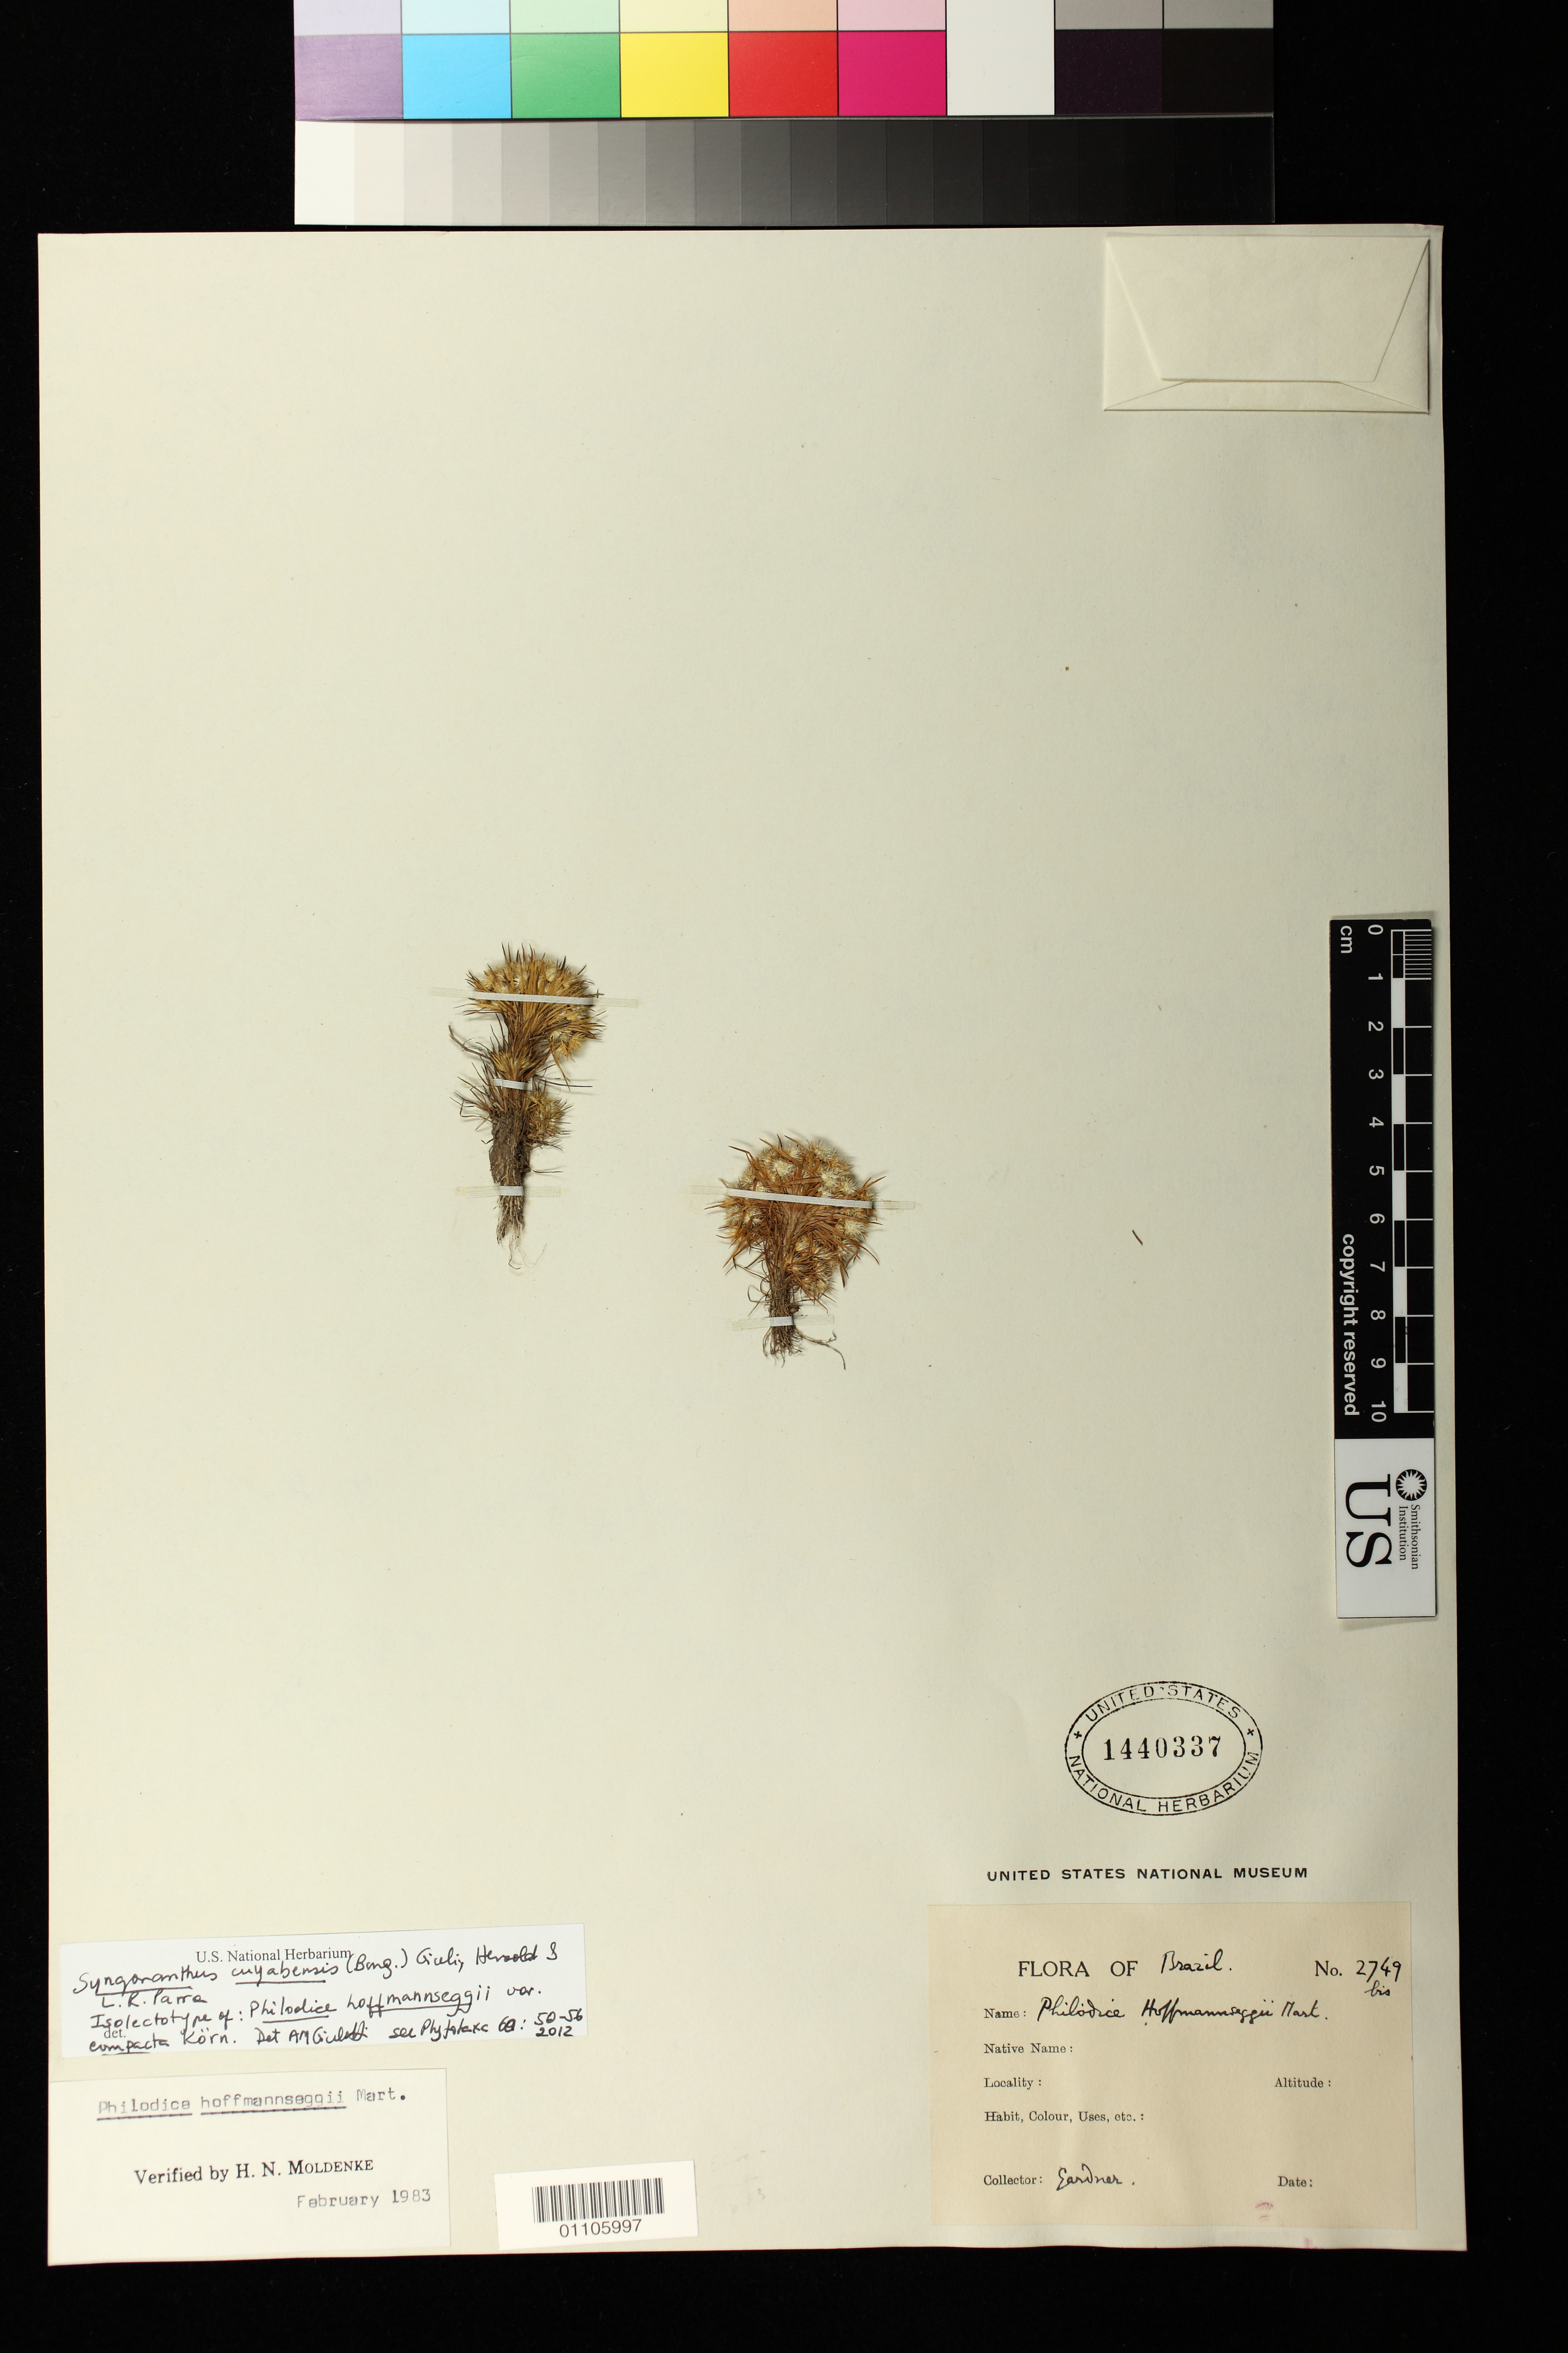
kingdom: Plantae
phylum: Tracheophyta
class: Liliopsida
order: Poales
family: Eriocaulaceae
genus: Philodice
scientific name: Philodice hoffmannseggii var. compacta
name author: Körn.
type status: Isolectotype; Type Collection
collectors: G. Gardner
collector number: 2749 bis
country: Brazil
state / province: Piauí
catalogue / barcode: US 1440337